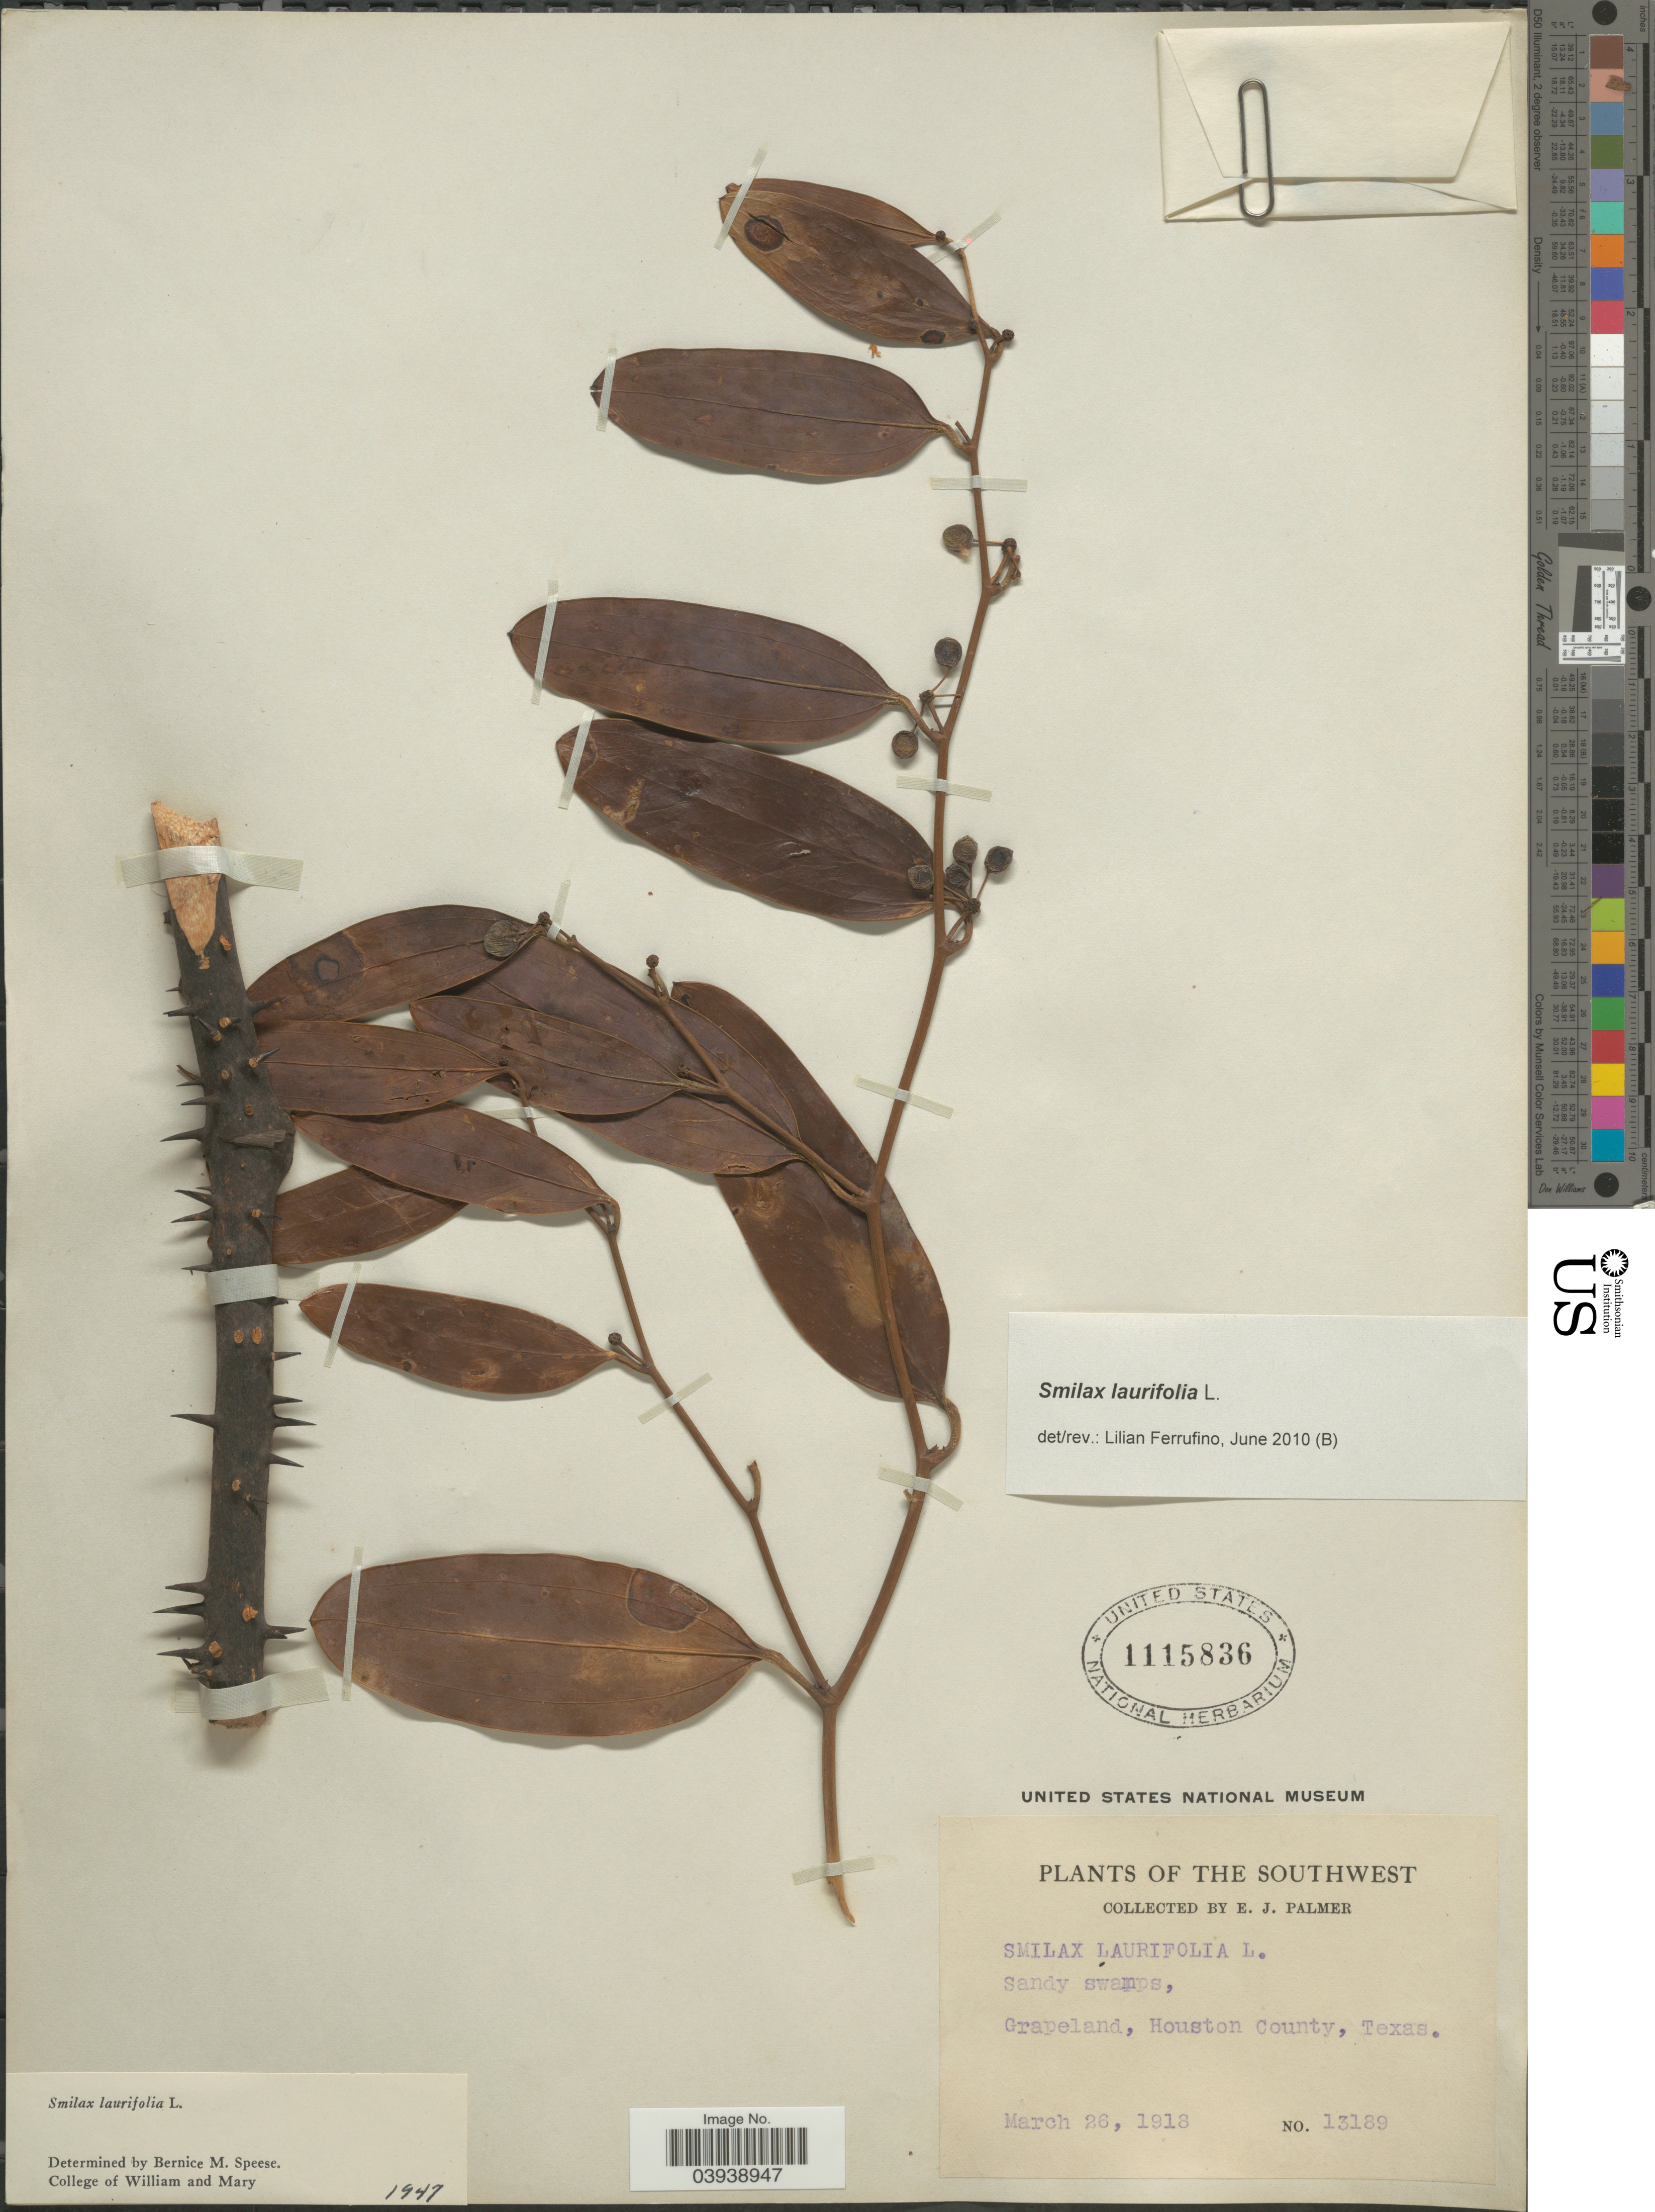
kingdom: Plantae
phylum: Tracheophyta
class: Liliopsida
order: Liliales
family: Smilacaceae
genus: Smilax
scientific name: Smilax laurifolia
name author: L.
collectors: E. J. Palmer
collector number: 13189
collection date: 1918-03-26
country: United States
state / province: Texas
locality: The Southwest. Sandy swamps, Grapeland, Houston County.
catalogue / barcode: US 1115836